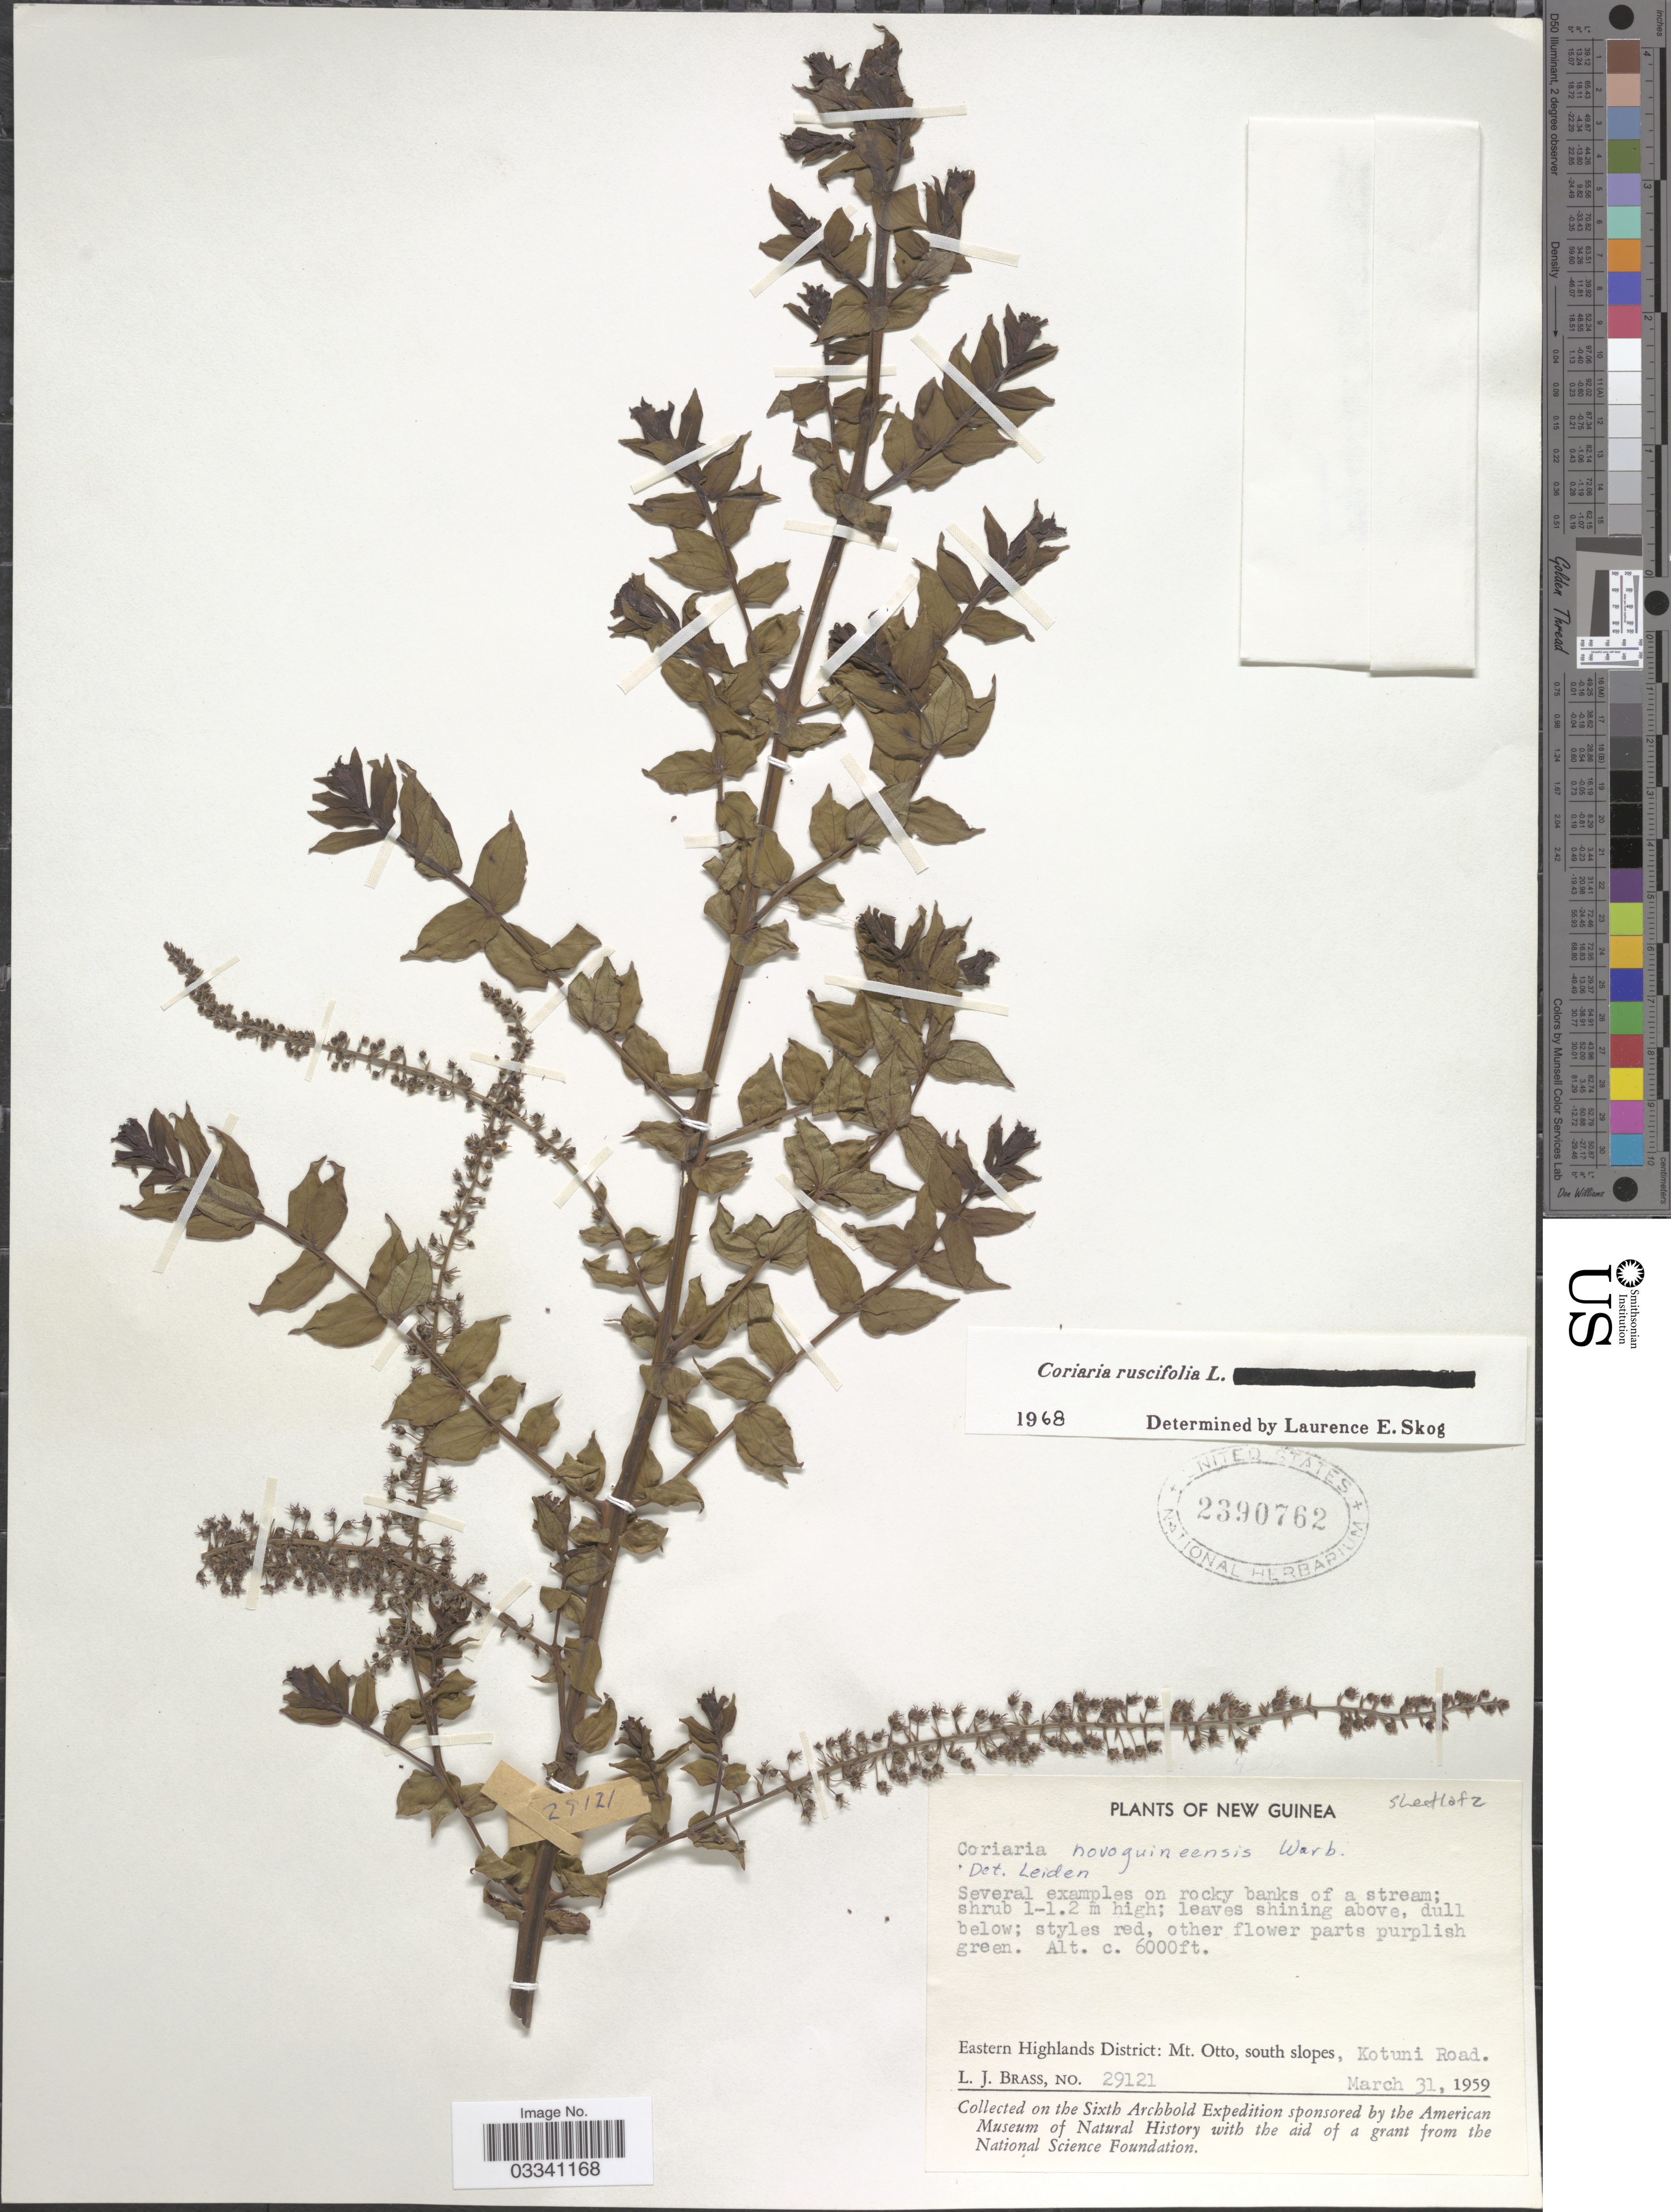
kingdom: Plantae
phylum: Tracheophyta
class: Magnoliopsida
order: Cucurbitales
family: Coriariaceae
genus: Coriaria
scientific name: Coriaria ruscifolia subsp. microphylla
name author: (Poir.) L.E. Skog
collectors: L. J. Brass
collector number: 29121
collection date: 1959-03-31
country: Papua New Guinea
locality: New Guinea. Eastern Highlands District: Mt. Otto, south slopes, Kotuni Road.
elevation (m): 1829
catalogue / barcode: US 2390762